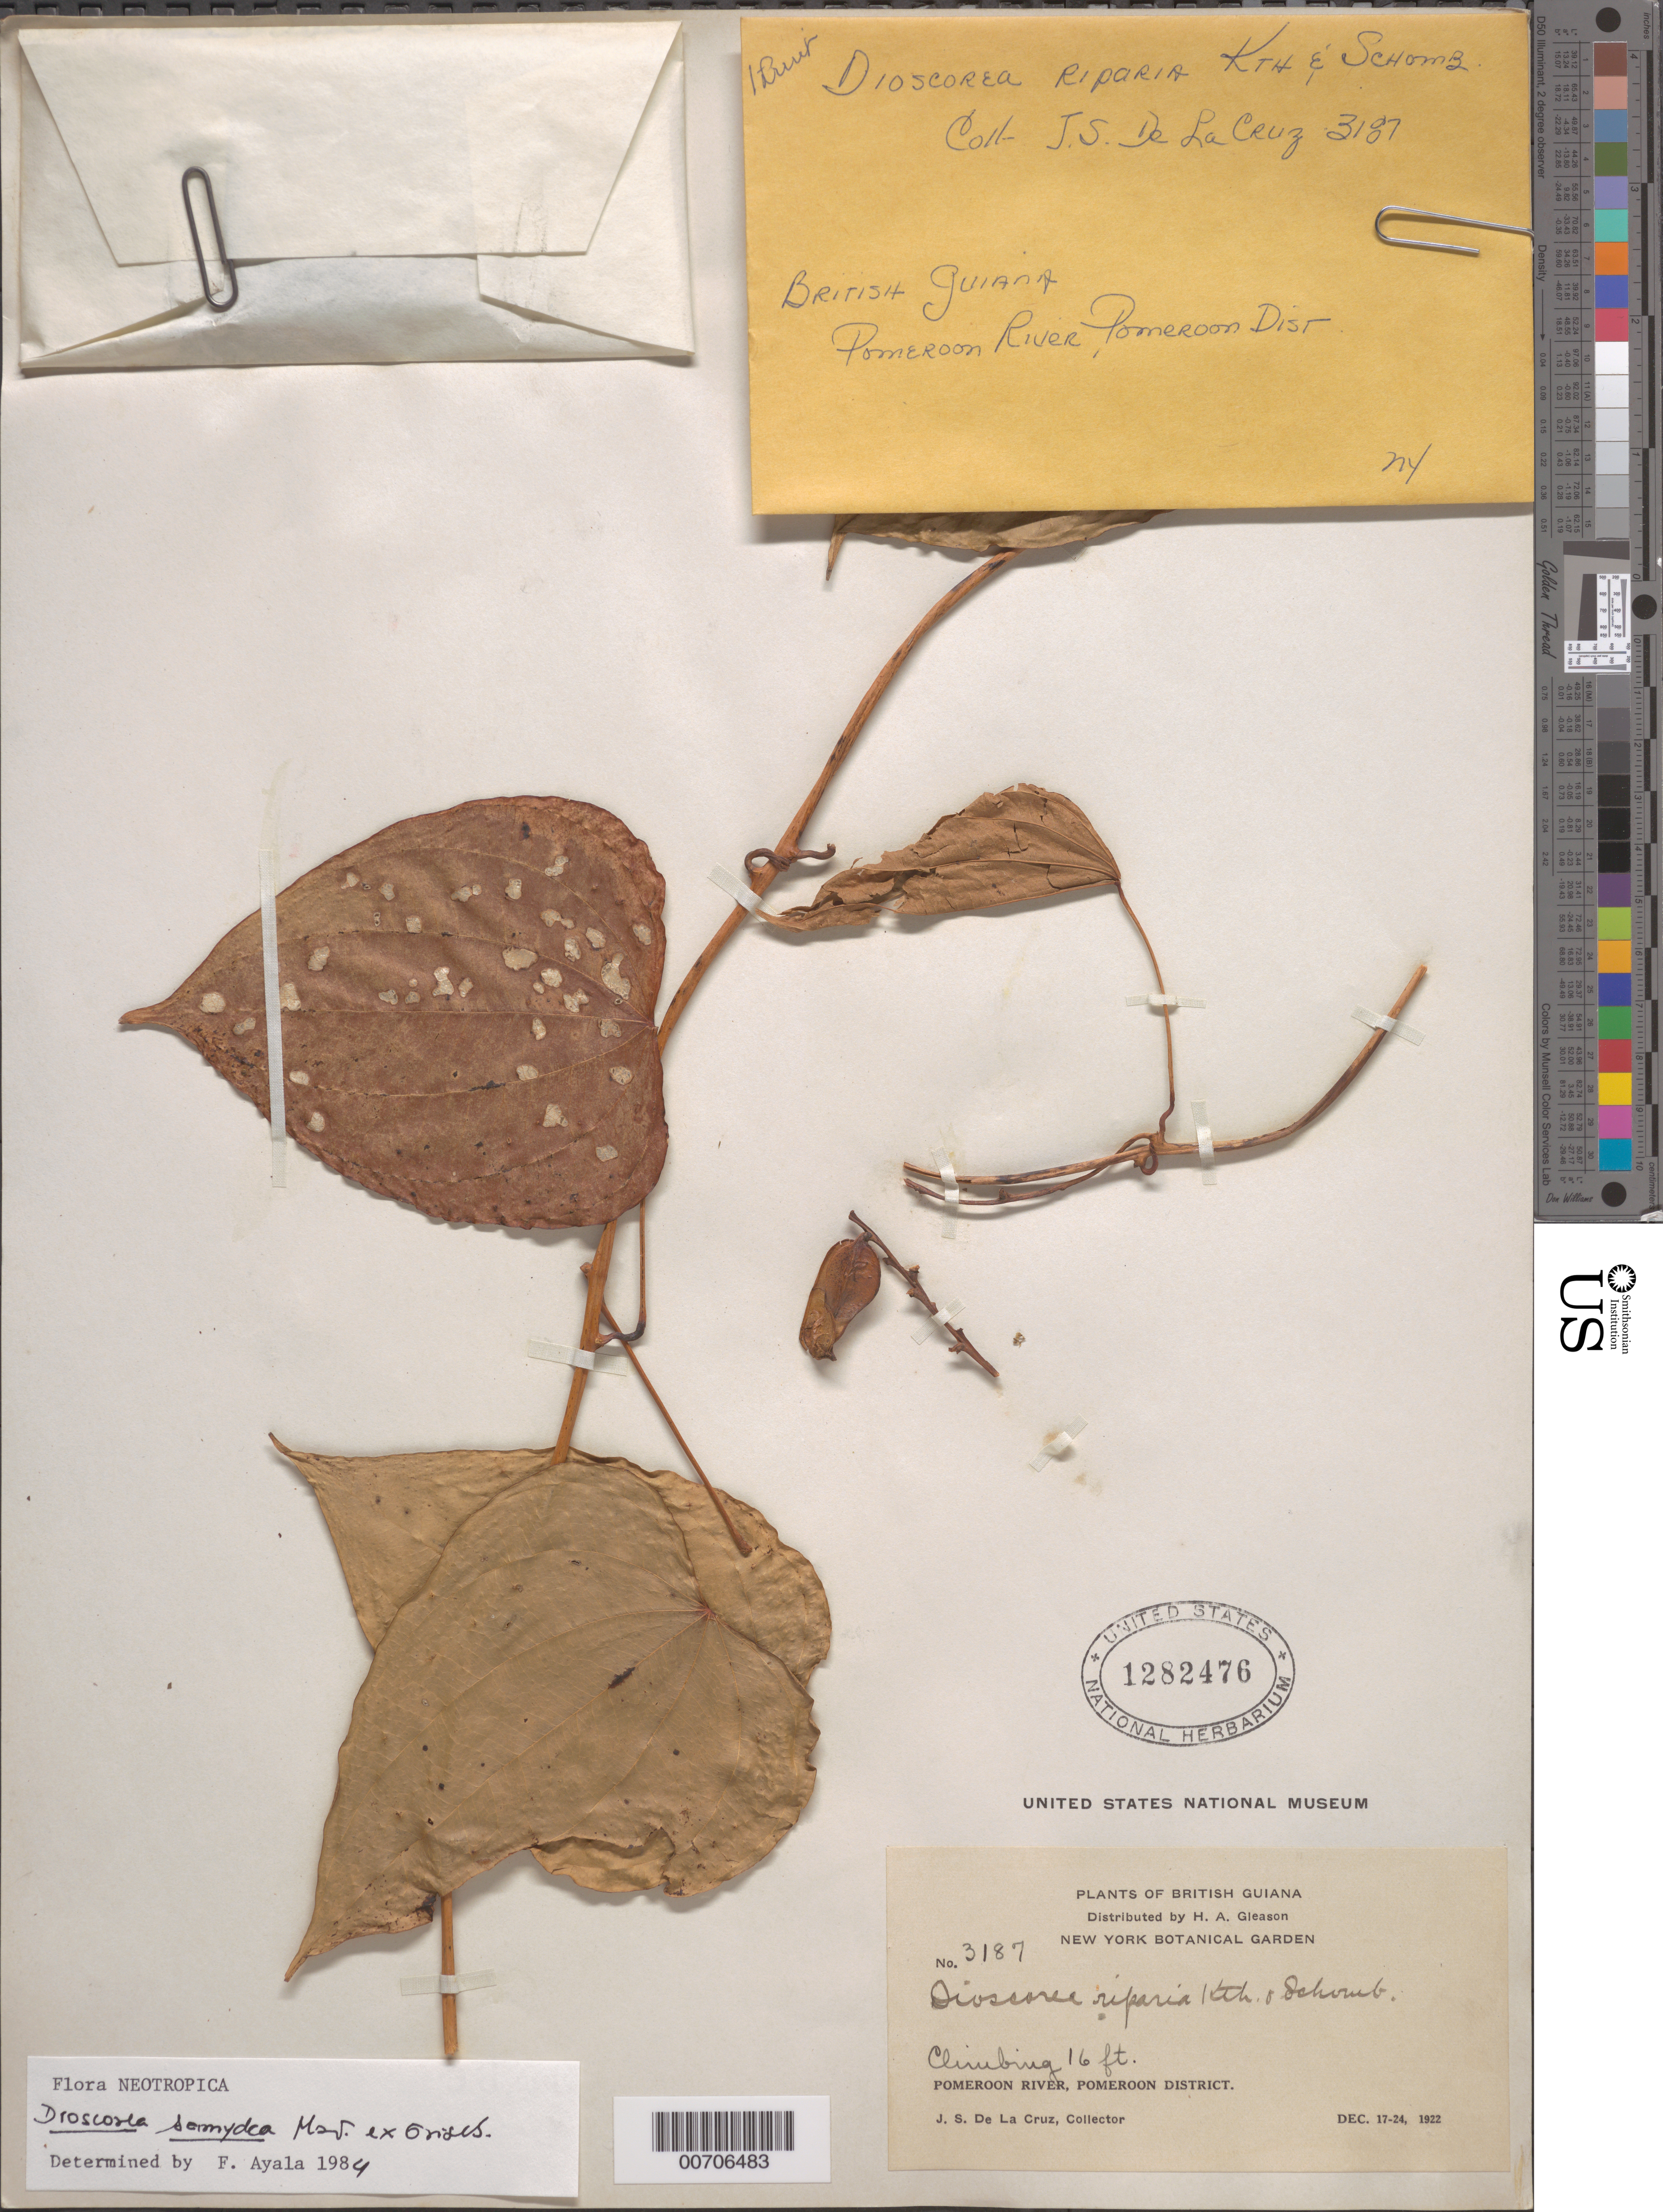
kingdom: Plantae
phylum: Tracheophyta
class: Liliopsida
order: Dioscoreales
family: Dioscoreaceae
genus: Dioscorea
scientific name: Dioscorea samydea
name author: Griseb.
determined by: Ayala F., Franklin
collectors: J. S. de la Cruz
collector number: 3187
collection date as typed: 17-Dec-22 to 24-Dec-22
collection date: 1922-12-17/1922-12-24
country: Guyana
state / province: Pomeroon-Supenaam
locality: Pomeroon R.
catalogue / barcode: US 1282476